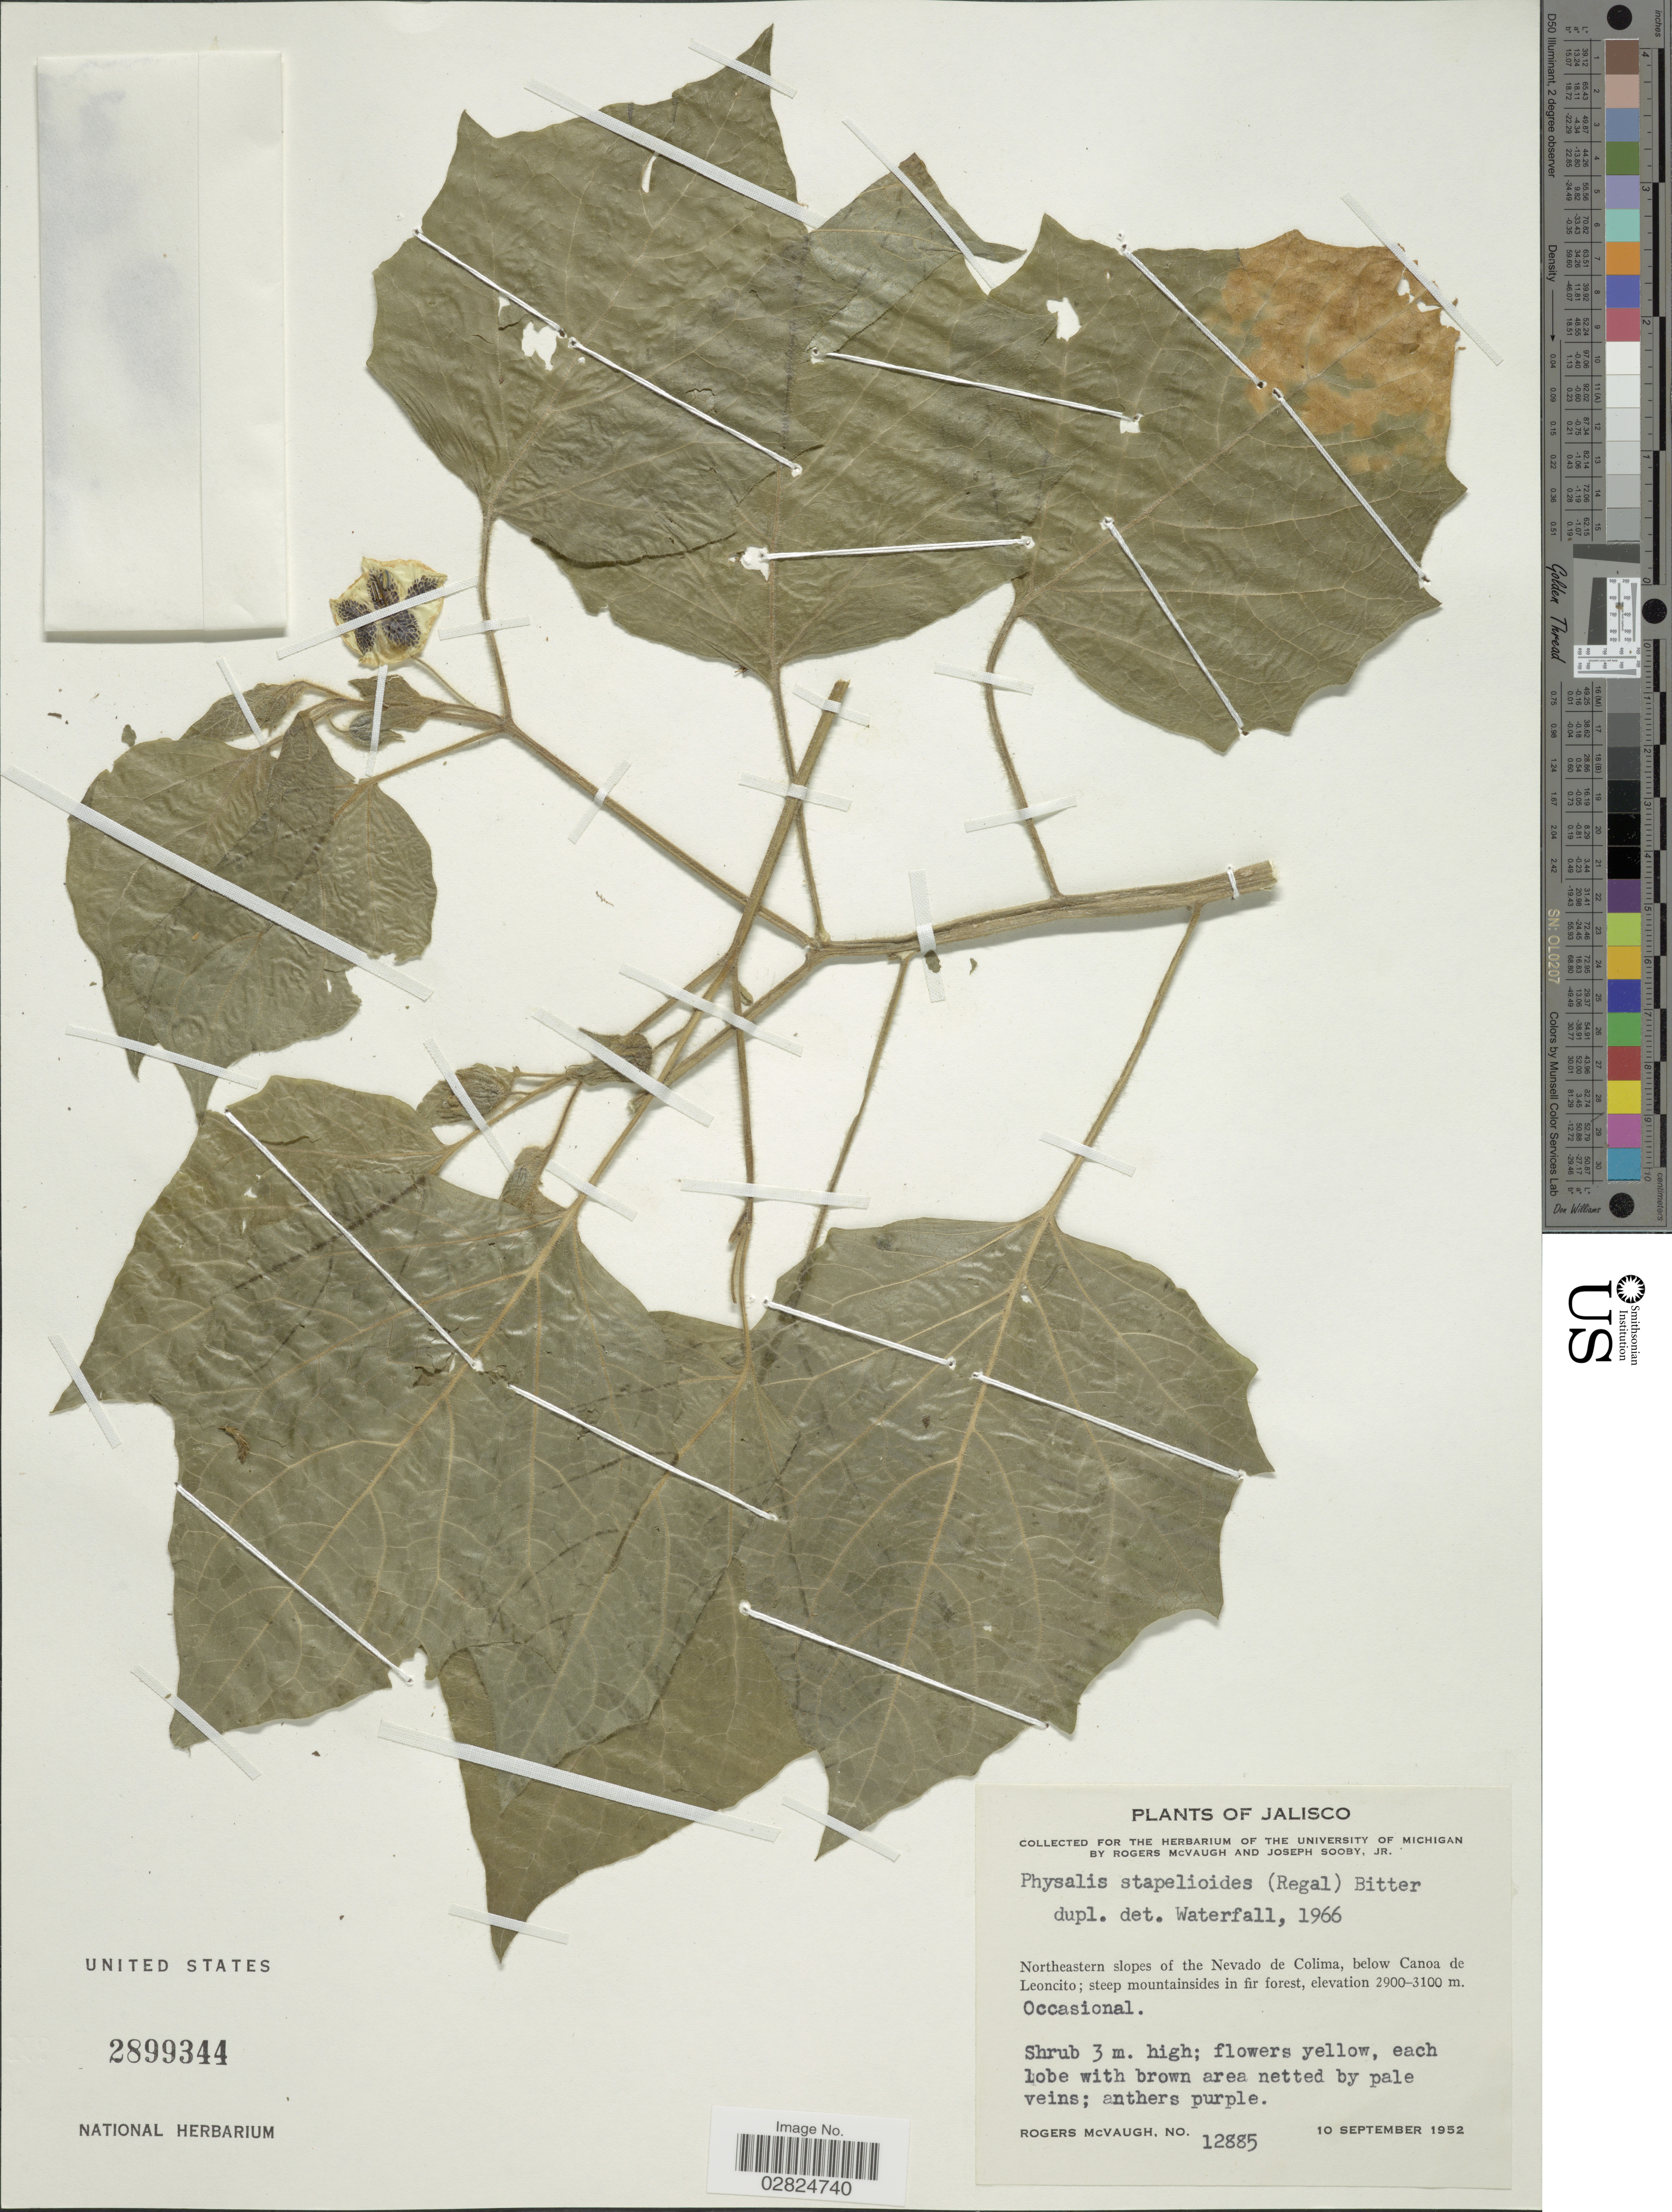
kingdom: Plantae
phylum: Tracheophyta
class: Magnoliopsida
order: Solanales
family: Solanaceae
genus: Physalis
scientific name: Physalis coztomatl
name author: Dunal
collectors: R. McVaugh & J. Sooby Jr.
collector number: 12885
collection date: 1952-09-10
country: Mexico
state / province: Jalisco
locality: Northeastern slopes of the Nevada de Colima, below canoa de Leoncito.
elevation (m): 2900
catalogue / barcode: US 2899344